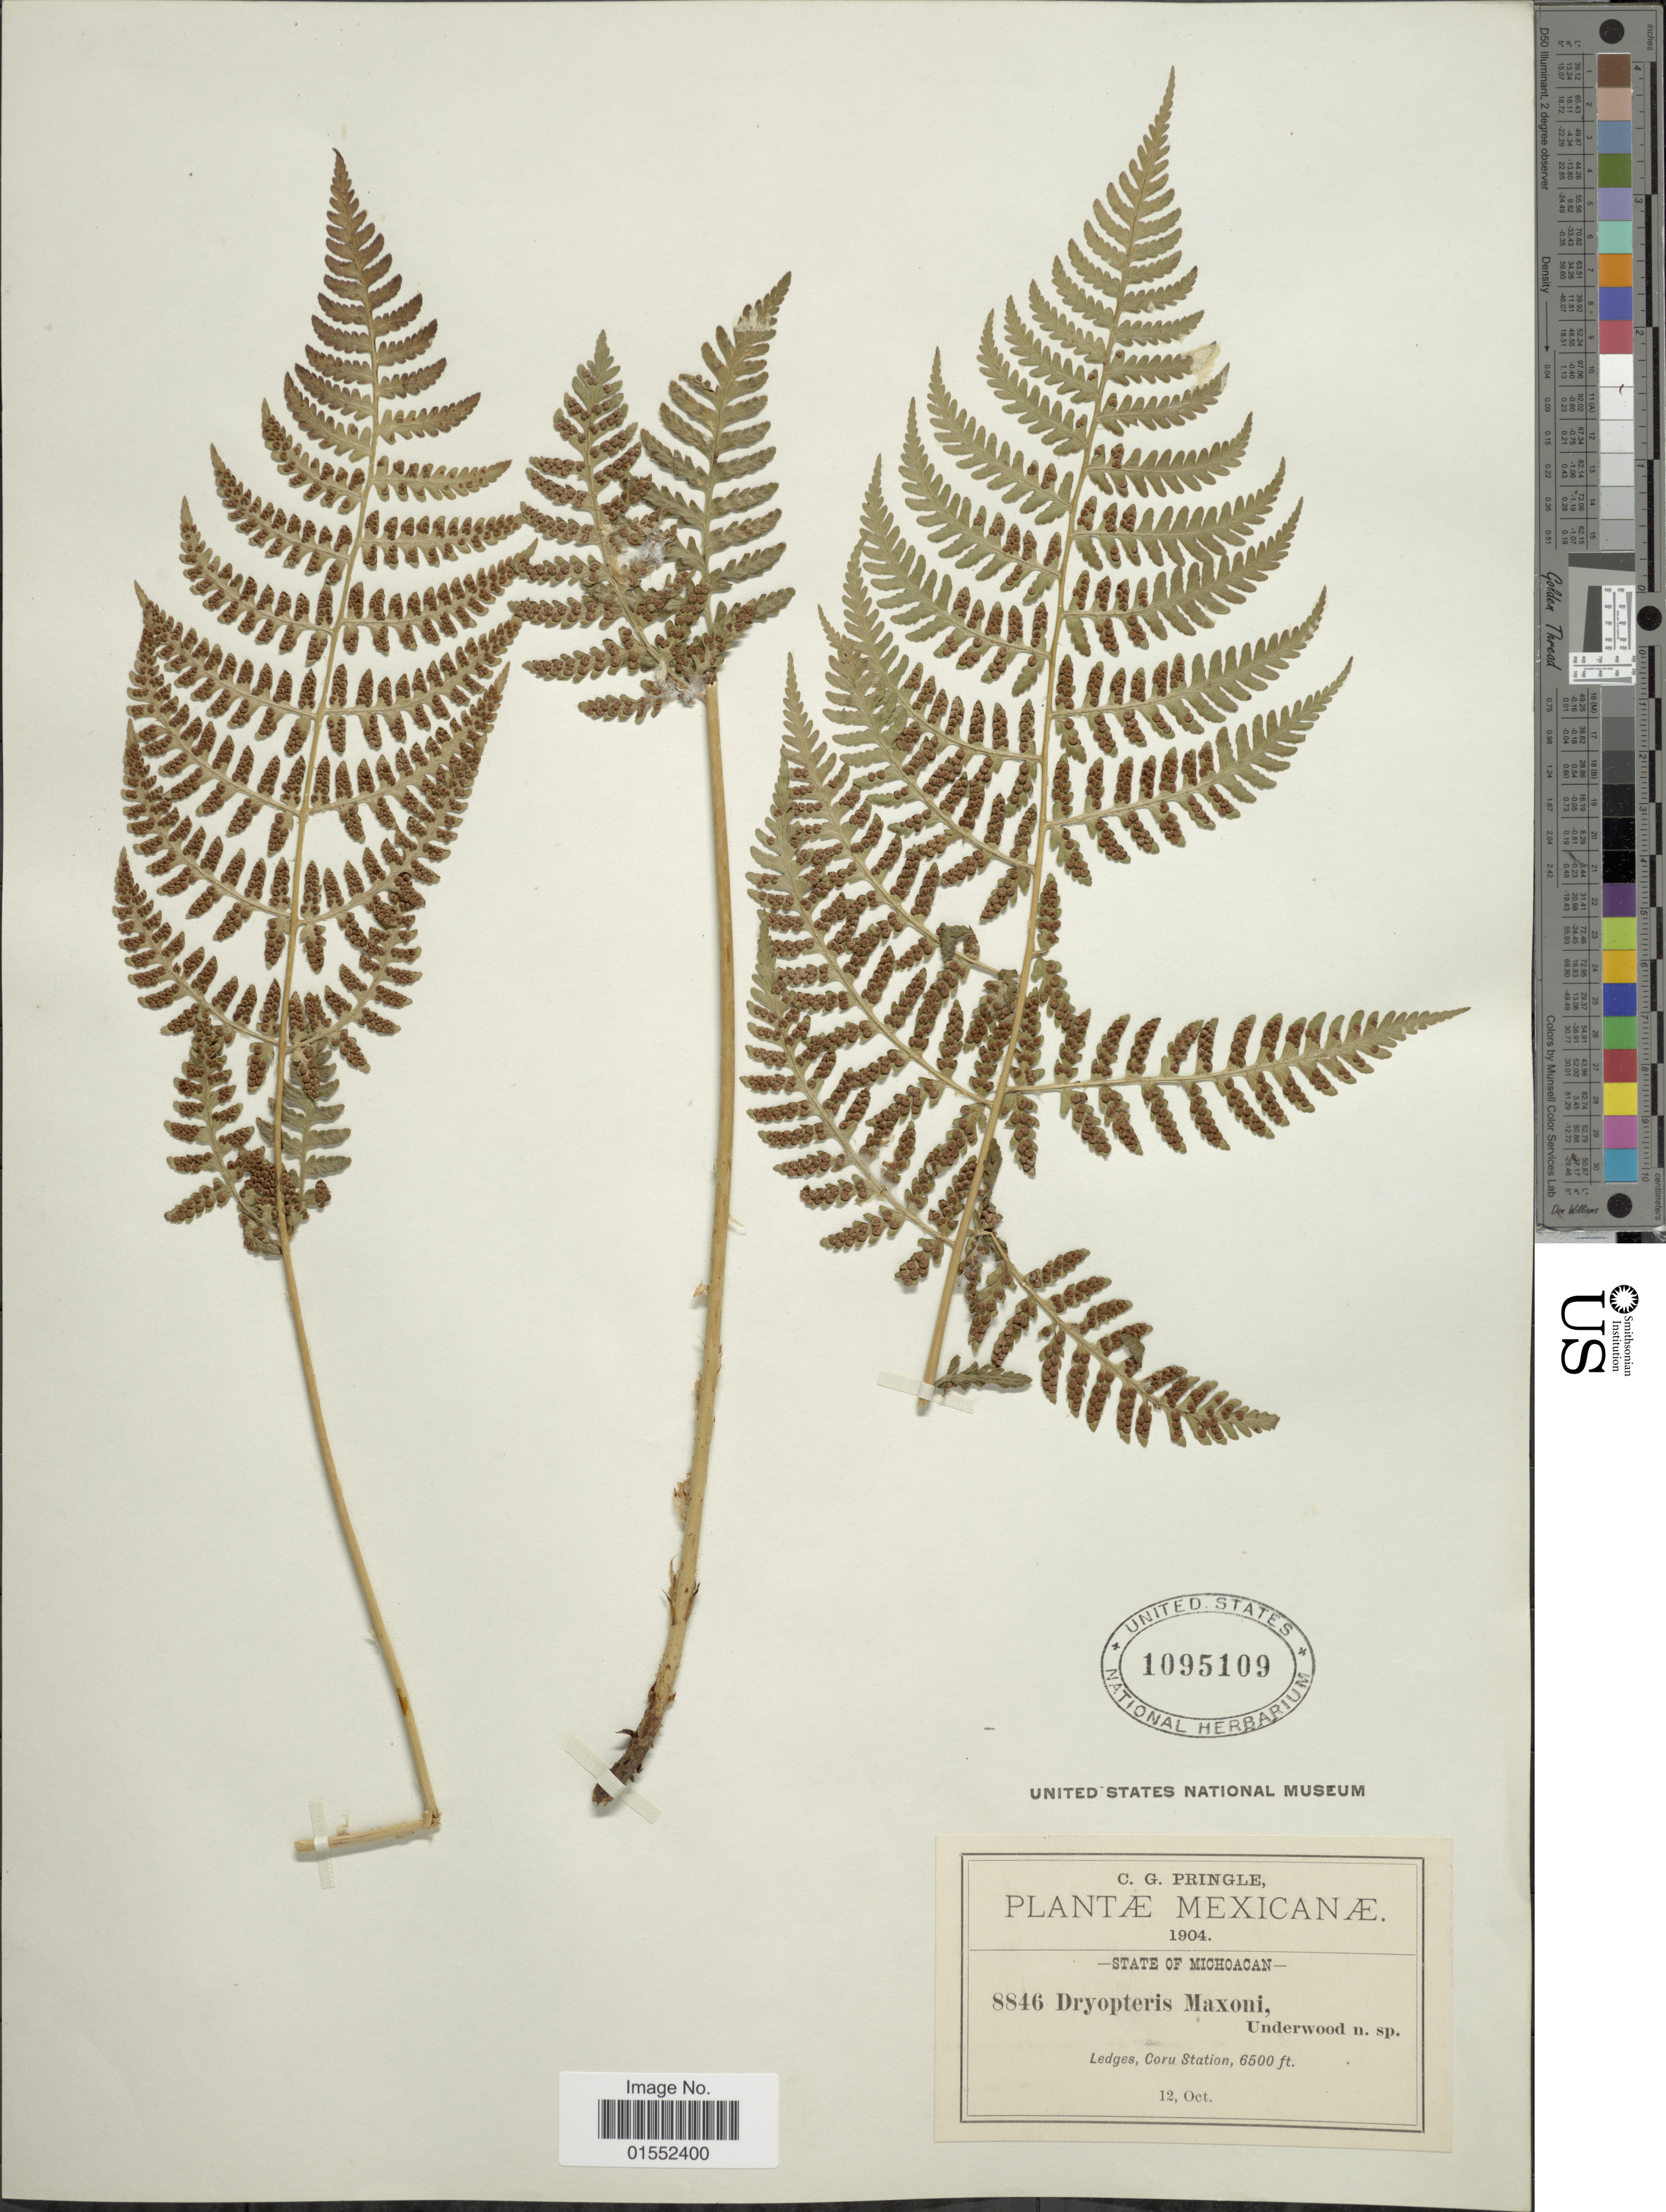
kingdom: Plantae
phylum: Tracheophyta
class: Polypodiopsida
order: Polypodiales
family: Dryopteridaceae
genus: Dryopteris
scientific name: Dryopteris maxonii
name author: Underw. & C. Chr.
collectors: C. G. Pringle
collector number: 8846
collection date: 1904-10-12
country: Mexico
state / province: Michoacán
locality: Ledges, Coru Station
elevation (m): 1981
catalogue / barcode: US 1095109